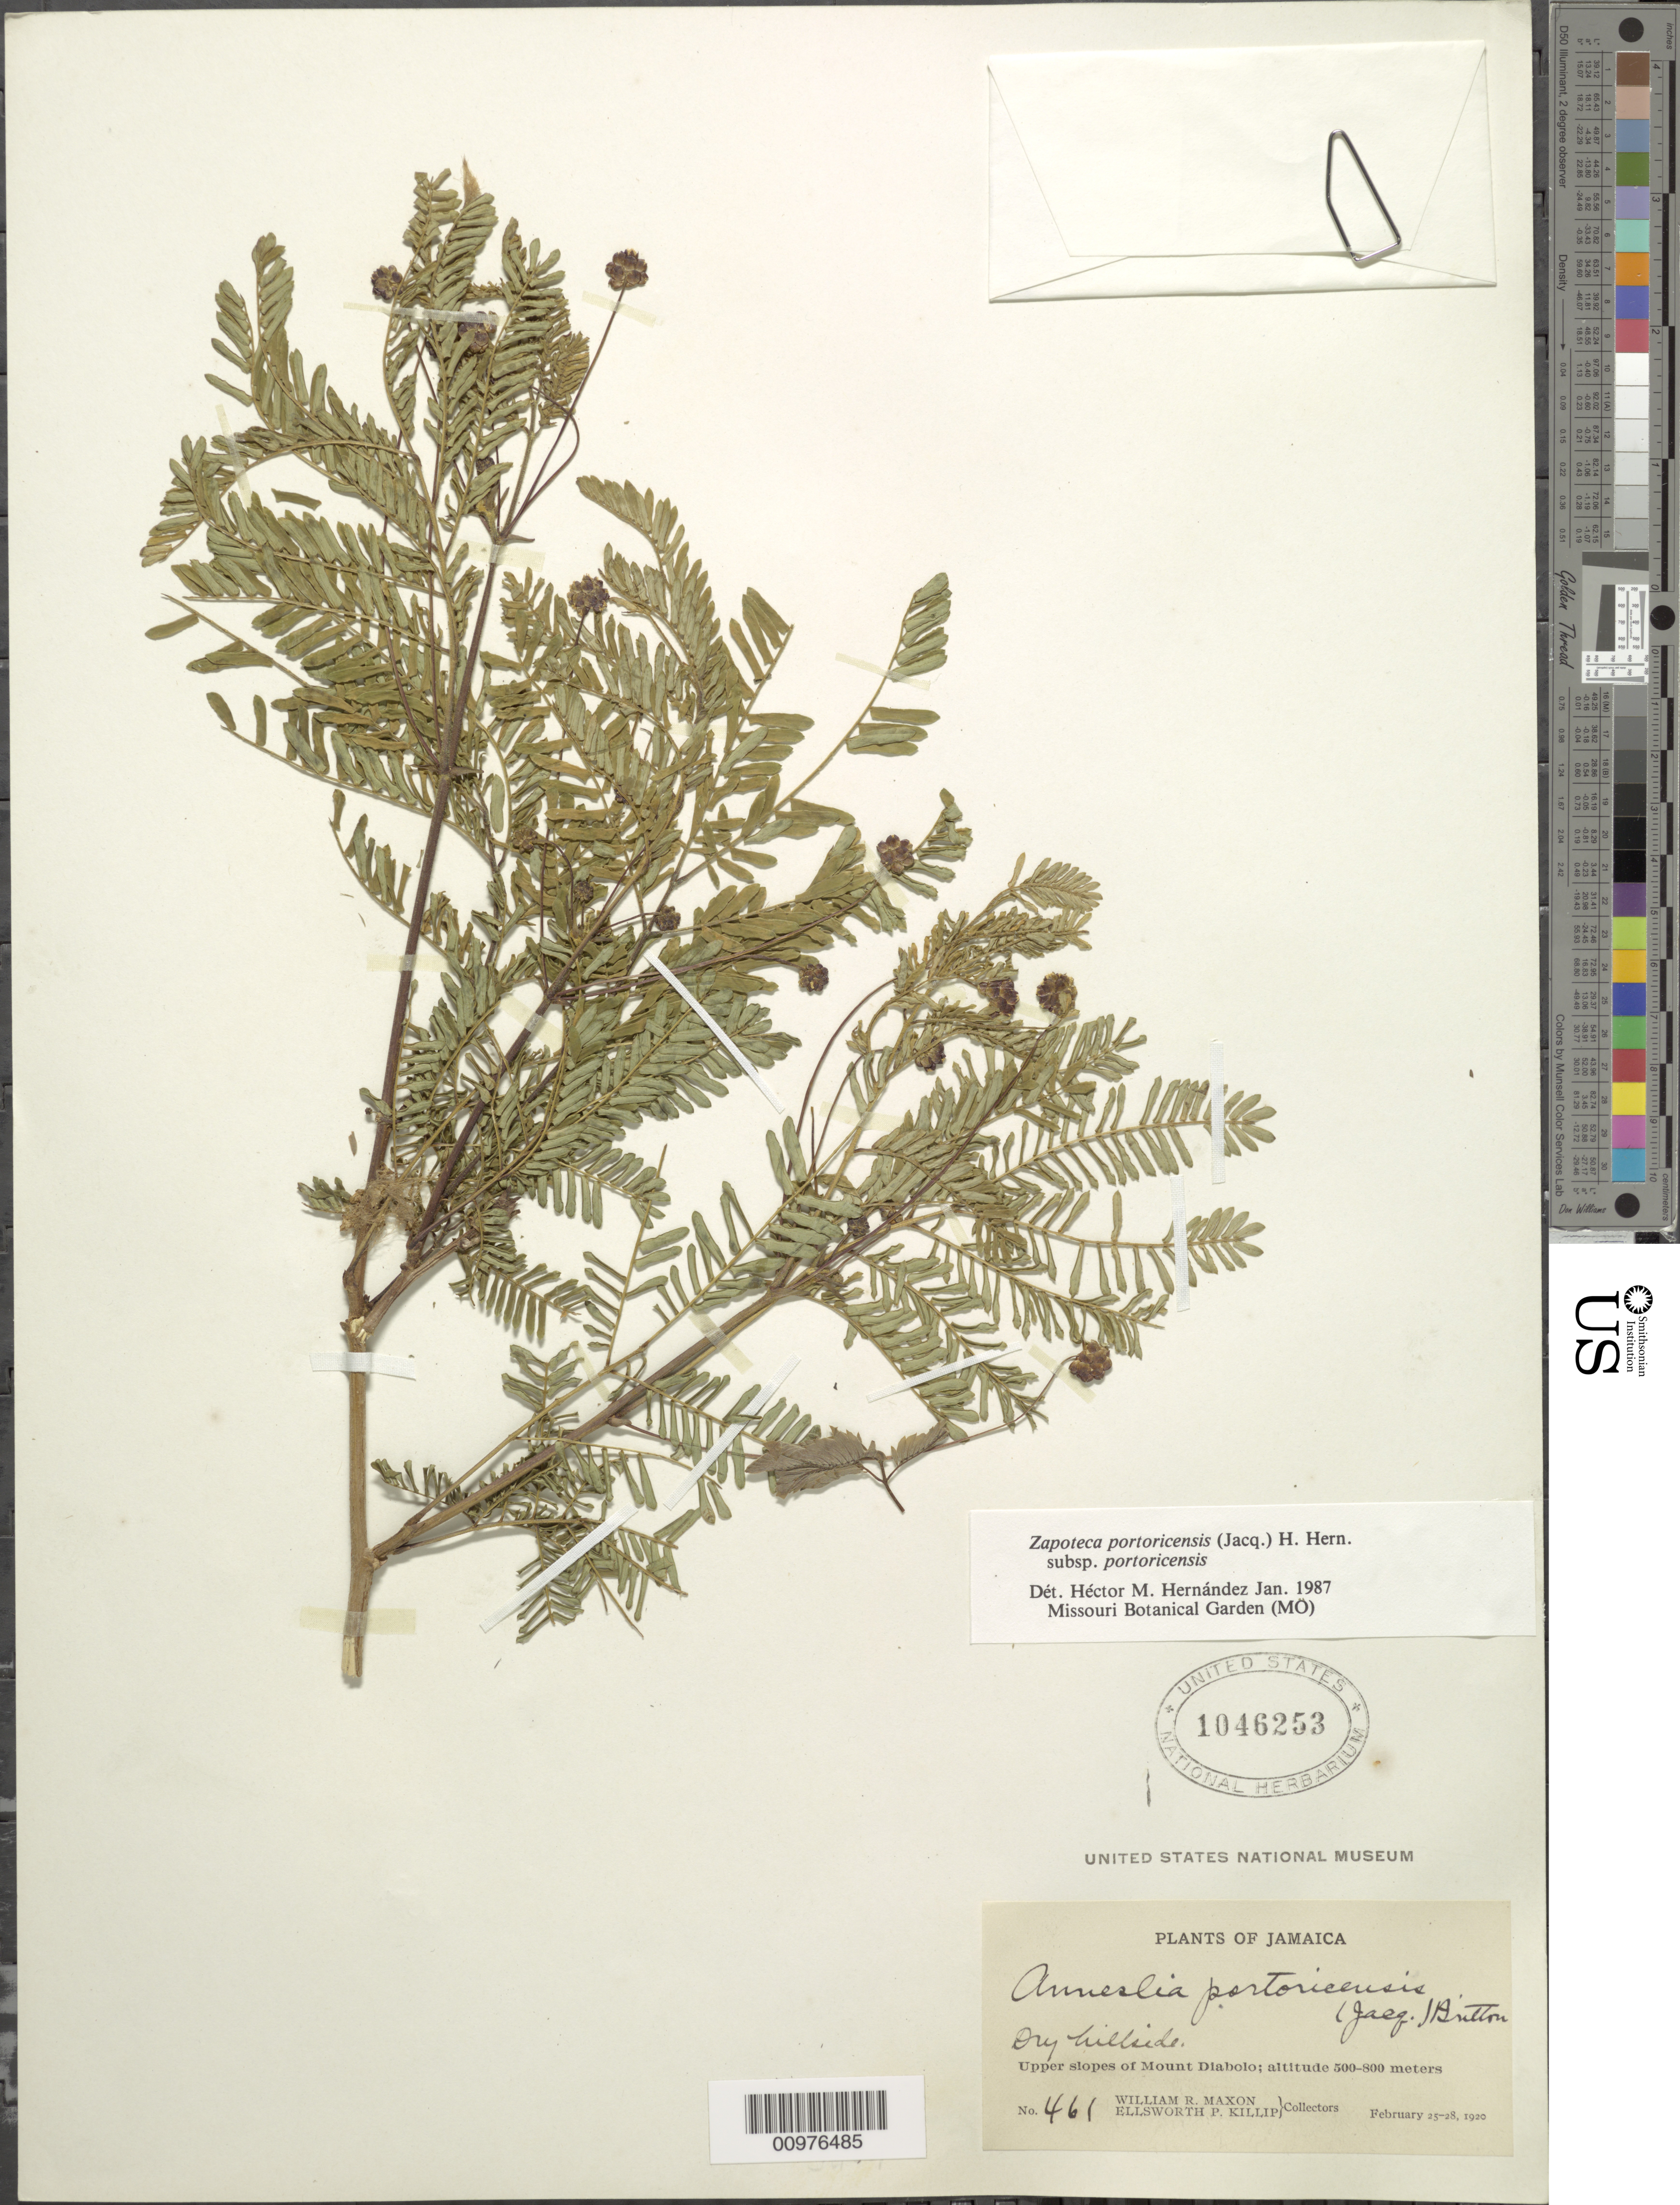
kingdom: Plantae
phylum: Tracheophyta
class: Magnoliopsida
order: Fabales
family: Fabaceae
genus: Zapoteca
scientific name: Zapoteca portoricensis subsp. portoricensis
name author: (Jacq.) H.M. Hern.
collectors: W. R. Maxon & E. P. Killip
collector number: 461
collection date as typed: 25 Jan 1920 to 28 Jan 1920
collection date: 1920-01-25/1920-01-28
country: Jamaica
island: Jamaica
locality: Upper slopes of Mount Diabolo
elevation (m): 500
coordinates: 0 N, 0 E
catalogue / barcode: US 1046253